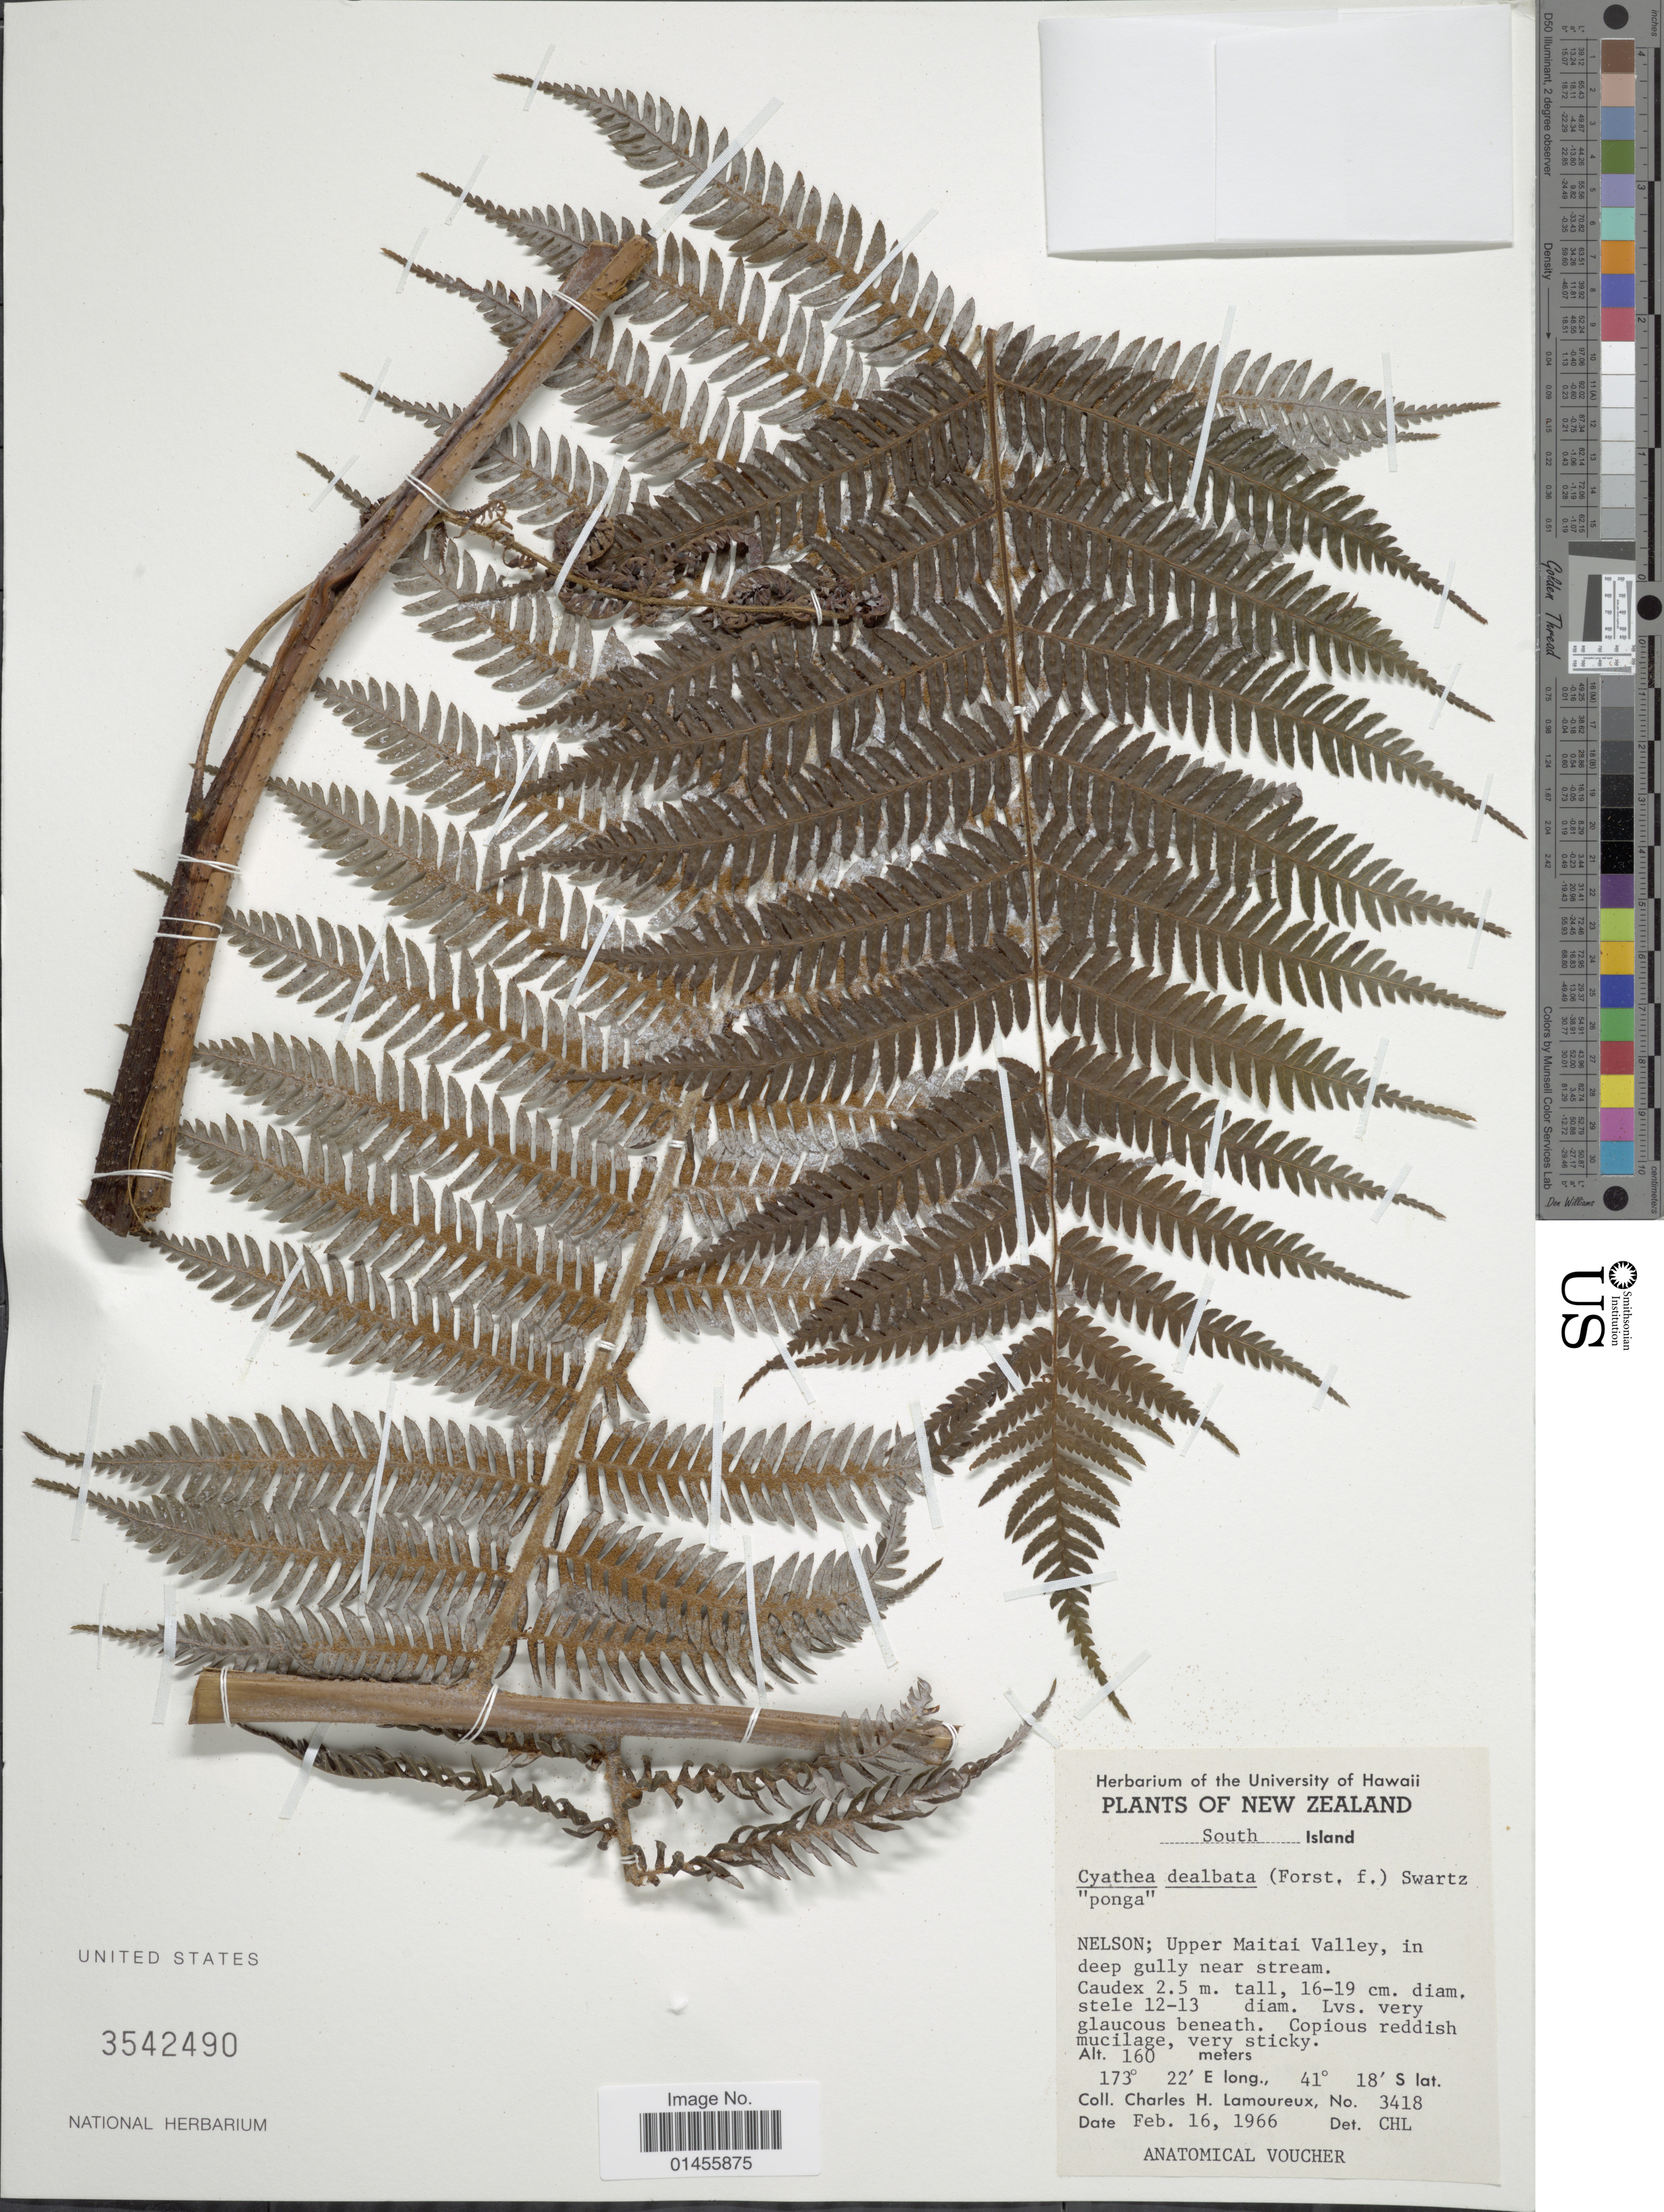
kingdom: Plantae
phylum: Tracheophyta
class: Polypodiopsida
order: Cyatheales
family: Cyatheaceae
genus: Alsophila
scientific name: Alsophila dealbata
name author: (G. Forst.)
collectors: C. H. Lamoureux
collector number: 3418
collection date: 1966-02-16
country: New Zealand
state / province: Nelson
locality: South Island: Nelson; Upper Maitai Valley, in deep gully near stream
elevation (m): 160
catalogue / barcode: US 3542490